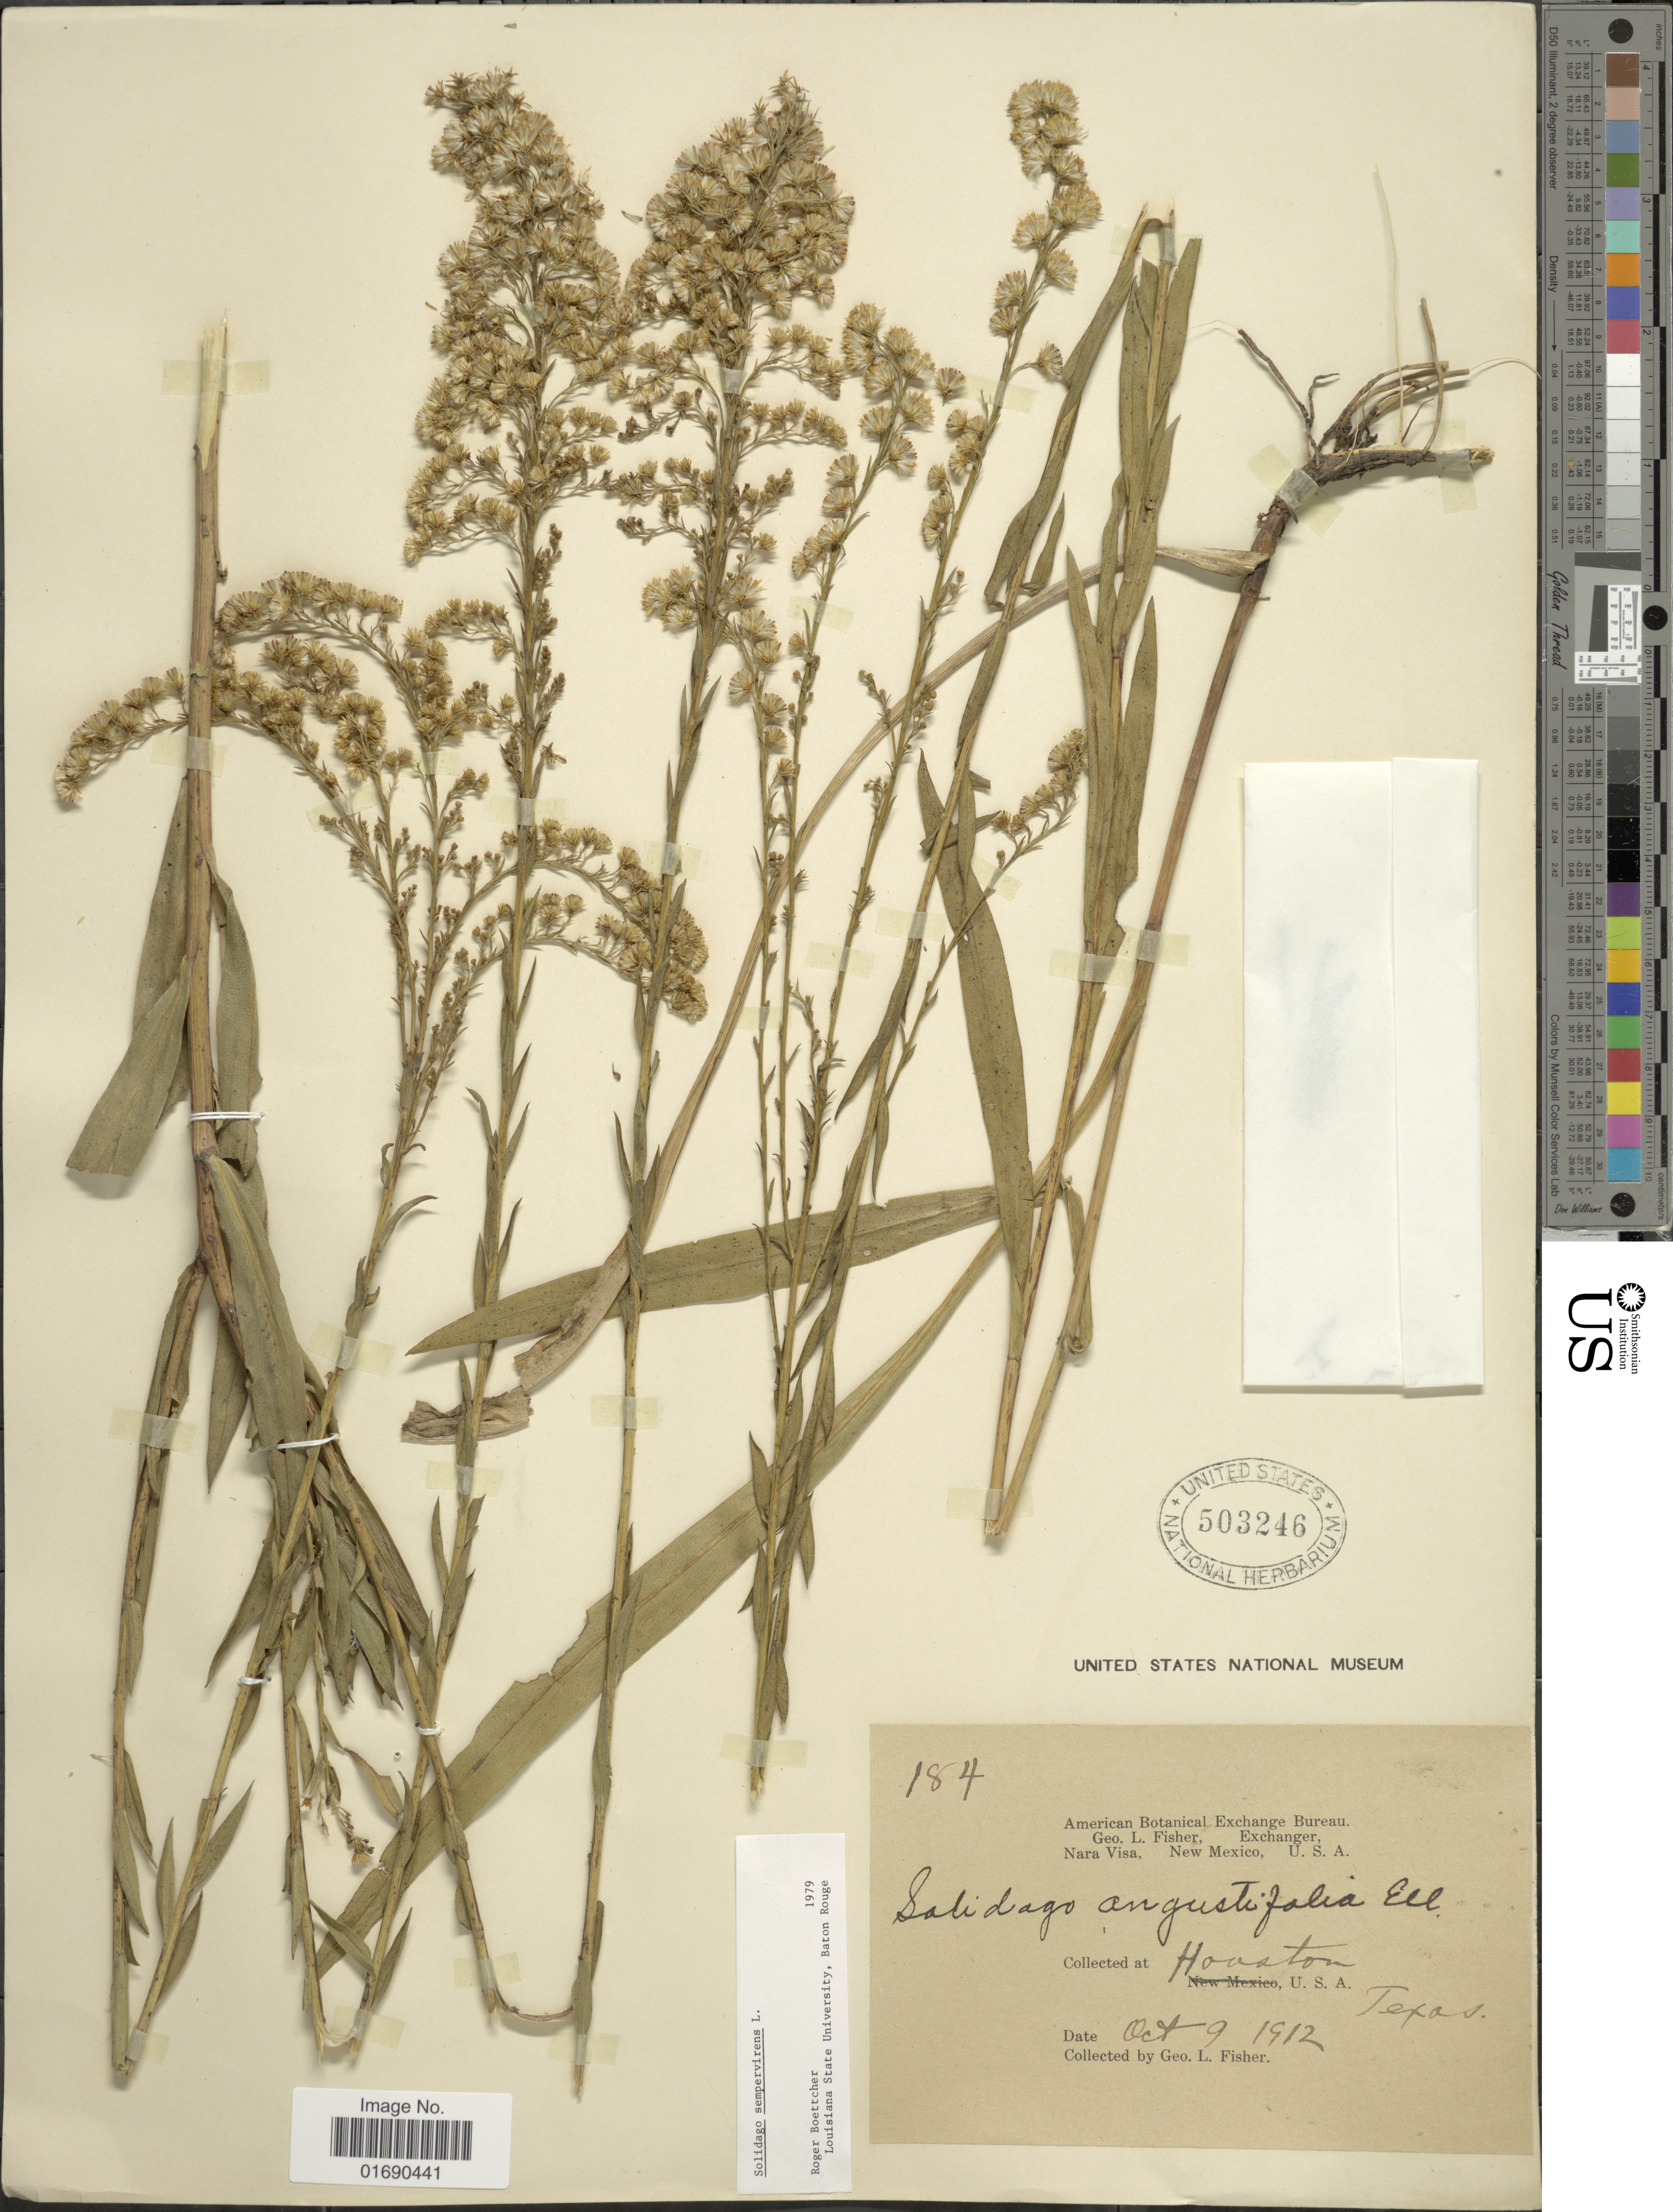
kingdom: Plantae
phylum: Tracheophyta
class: Magnoliopsida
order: Asterales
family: Asteraceae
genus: Solidago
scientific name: Solidago sempervirens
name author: L.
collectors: G. L. Fisher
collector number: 184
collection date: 1912-10-09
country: United States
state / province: Texas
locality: Houston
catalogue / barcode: US 503246